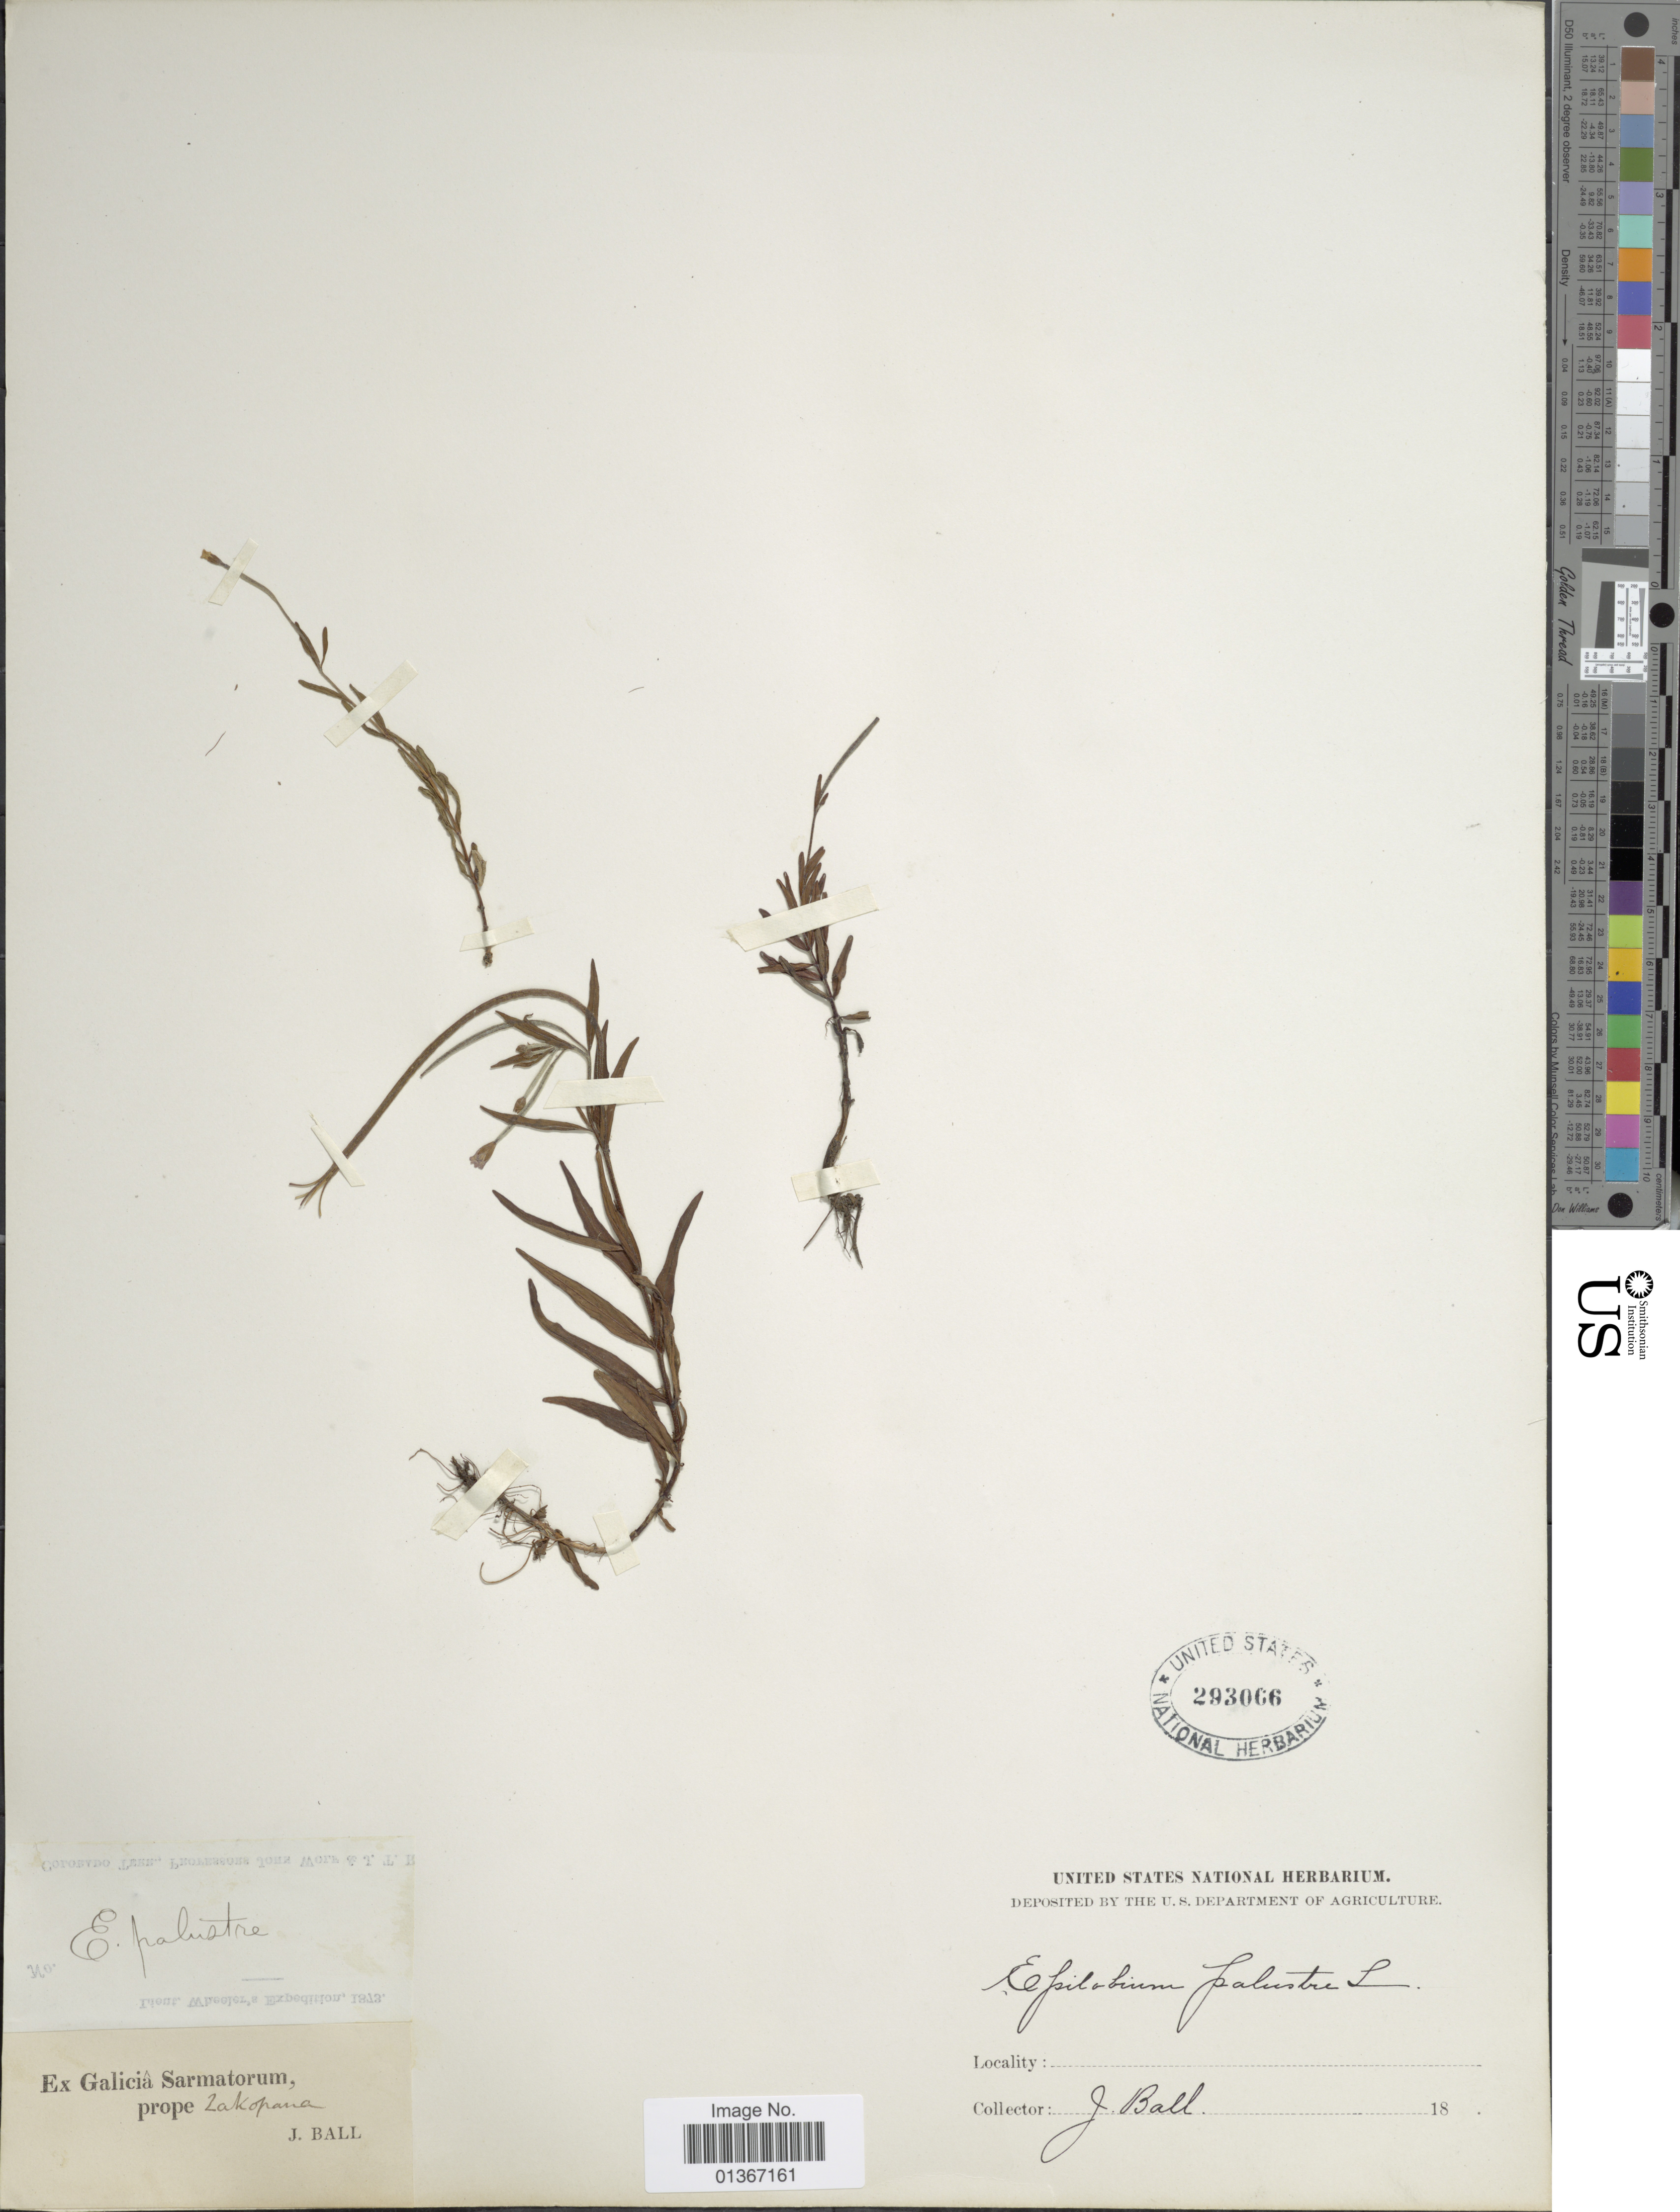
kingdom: Plantae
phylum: Tracheophyta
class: Magnoliopsida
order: Myrtales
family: Onagraceae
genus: Epilobium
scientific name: Epilobium palustre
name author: L.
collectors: J. Ball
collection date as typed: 18_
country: Spain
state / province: Galicia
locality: Ex Galiciâ Sarmatorum, prope Zakopana.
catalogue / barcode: US 293066